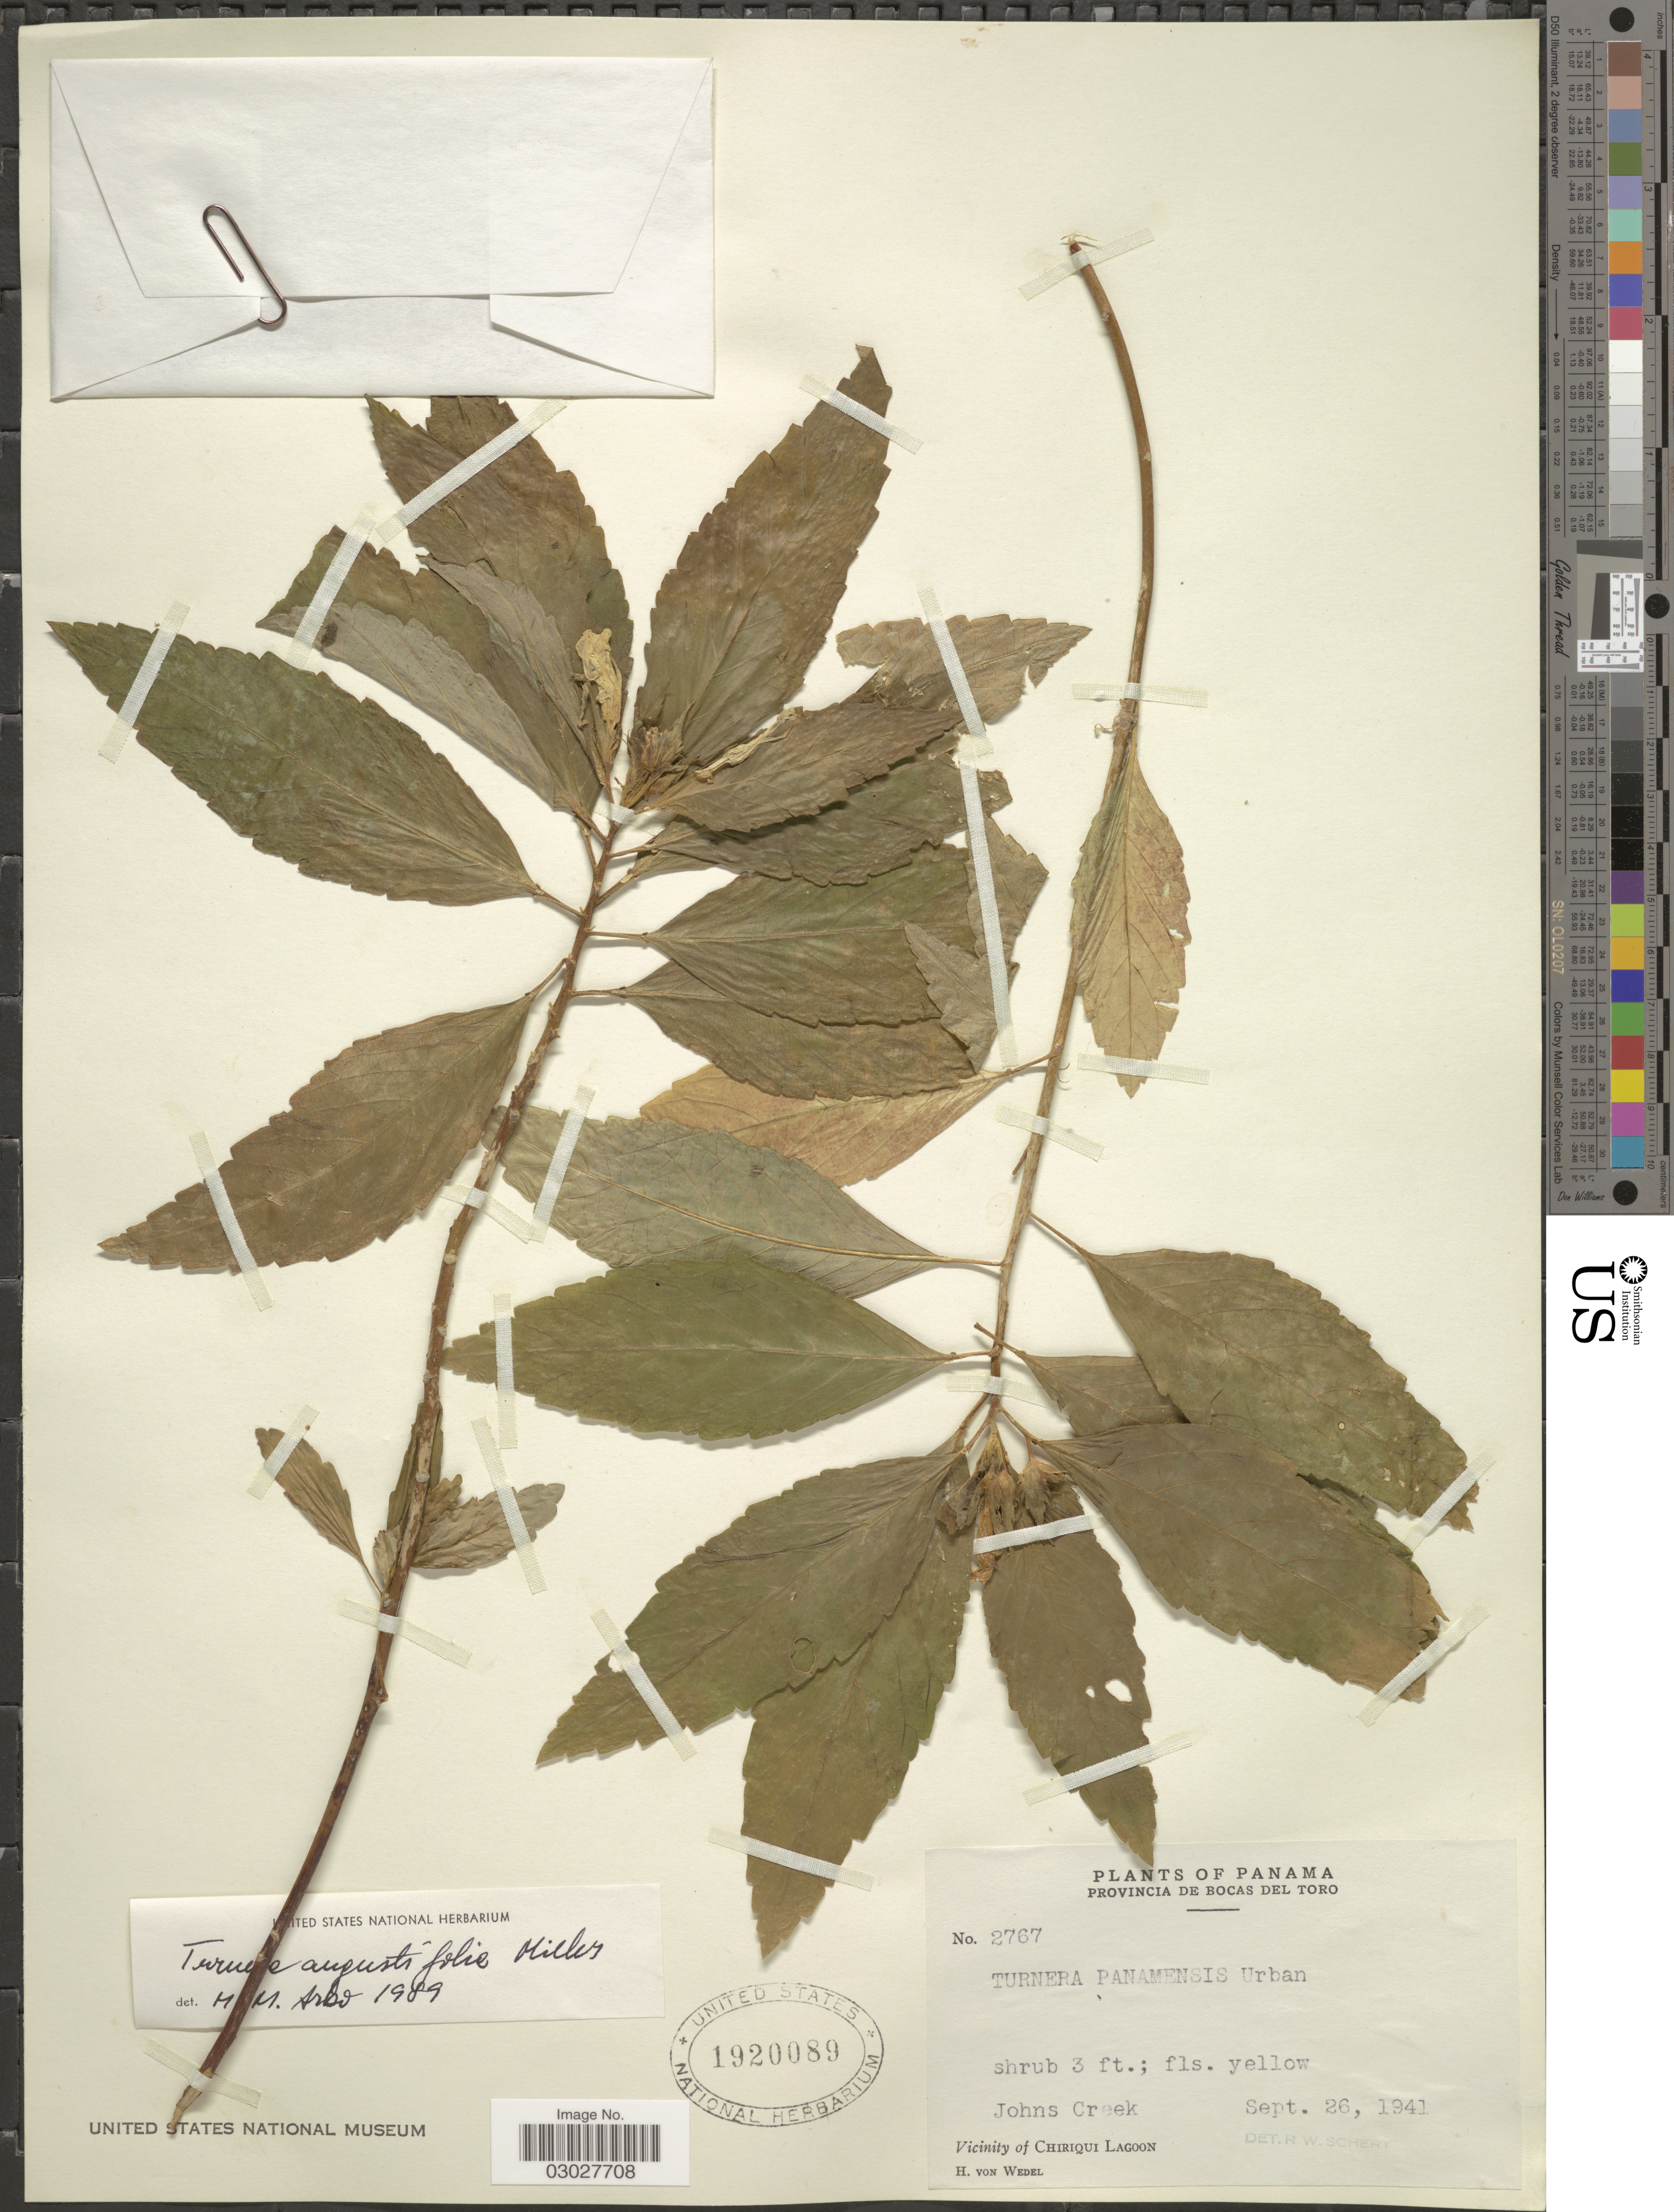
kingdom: Plantae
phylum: Tracheophyta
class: Magnoliopsida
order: Malpighiales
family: Turneraceae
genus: Turnera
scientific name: Turnera angustifolia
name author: Mill.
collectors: H. von Wedel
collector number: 2767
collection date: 1941-09-26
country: Panama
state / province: Bocas del Toro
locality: Johns Creek. Vicinity of Chiriqui Lagoon.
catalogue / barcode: US 1920089